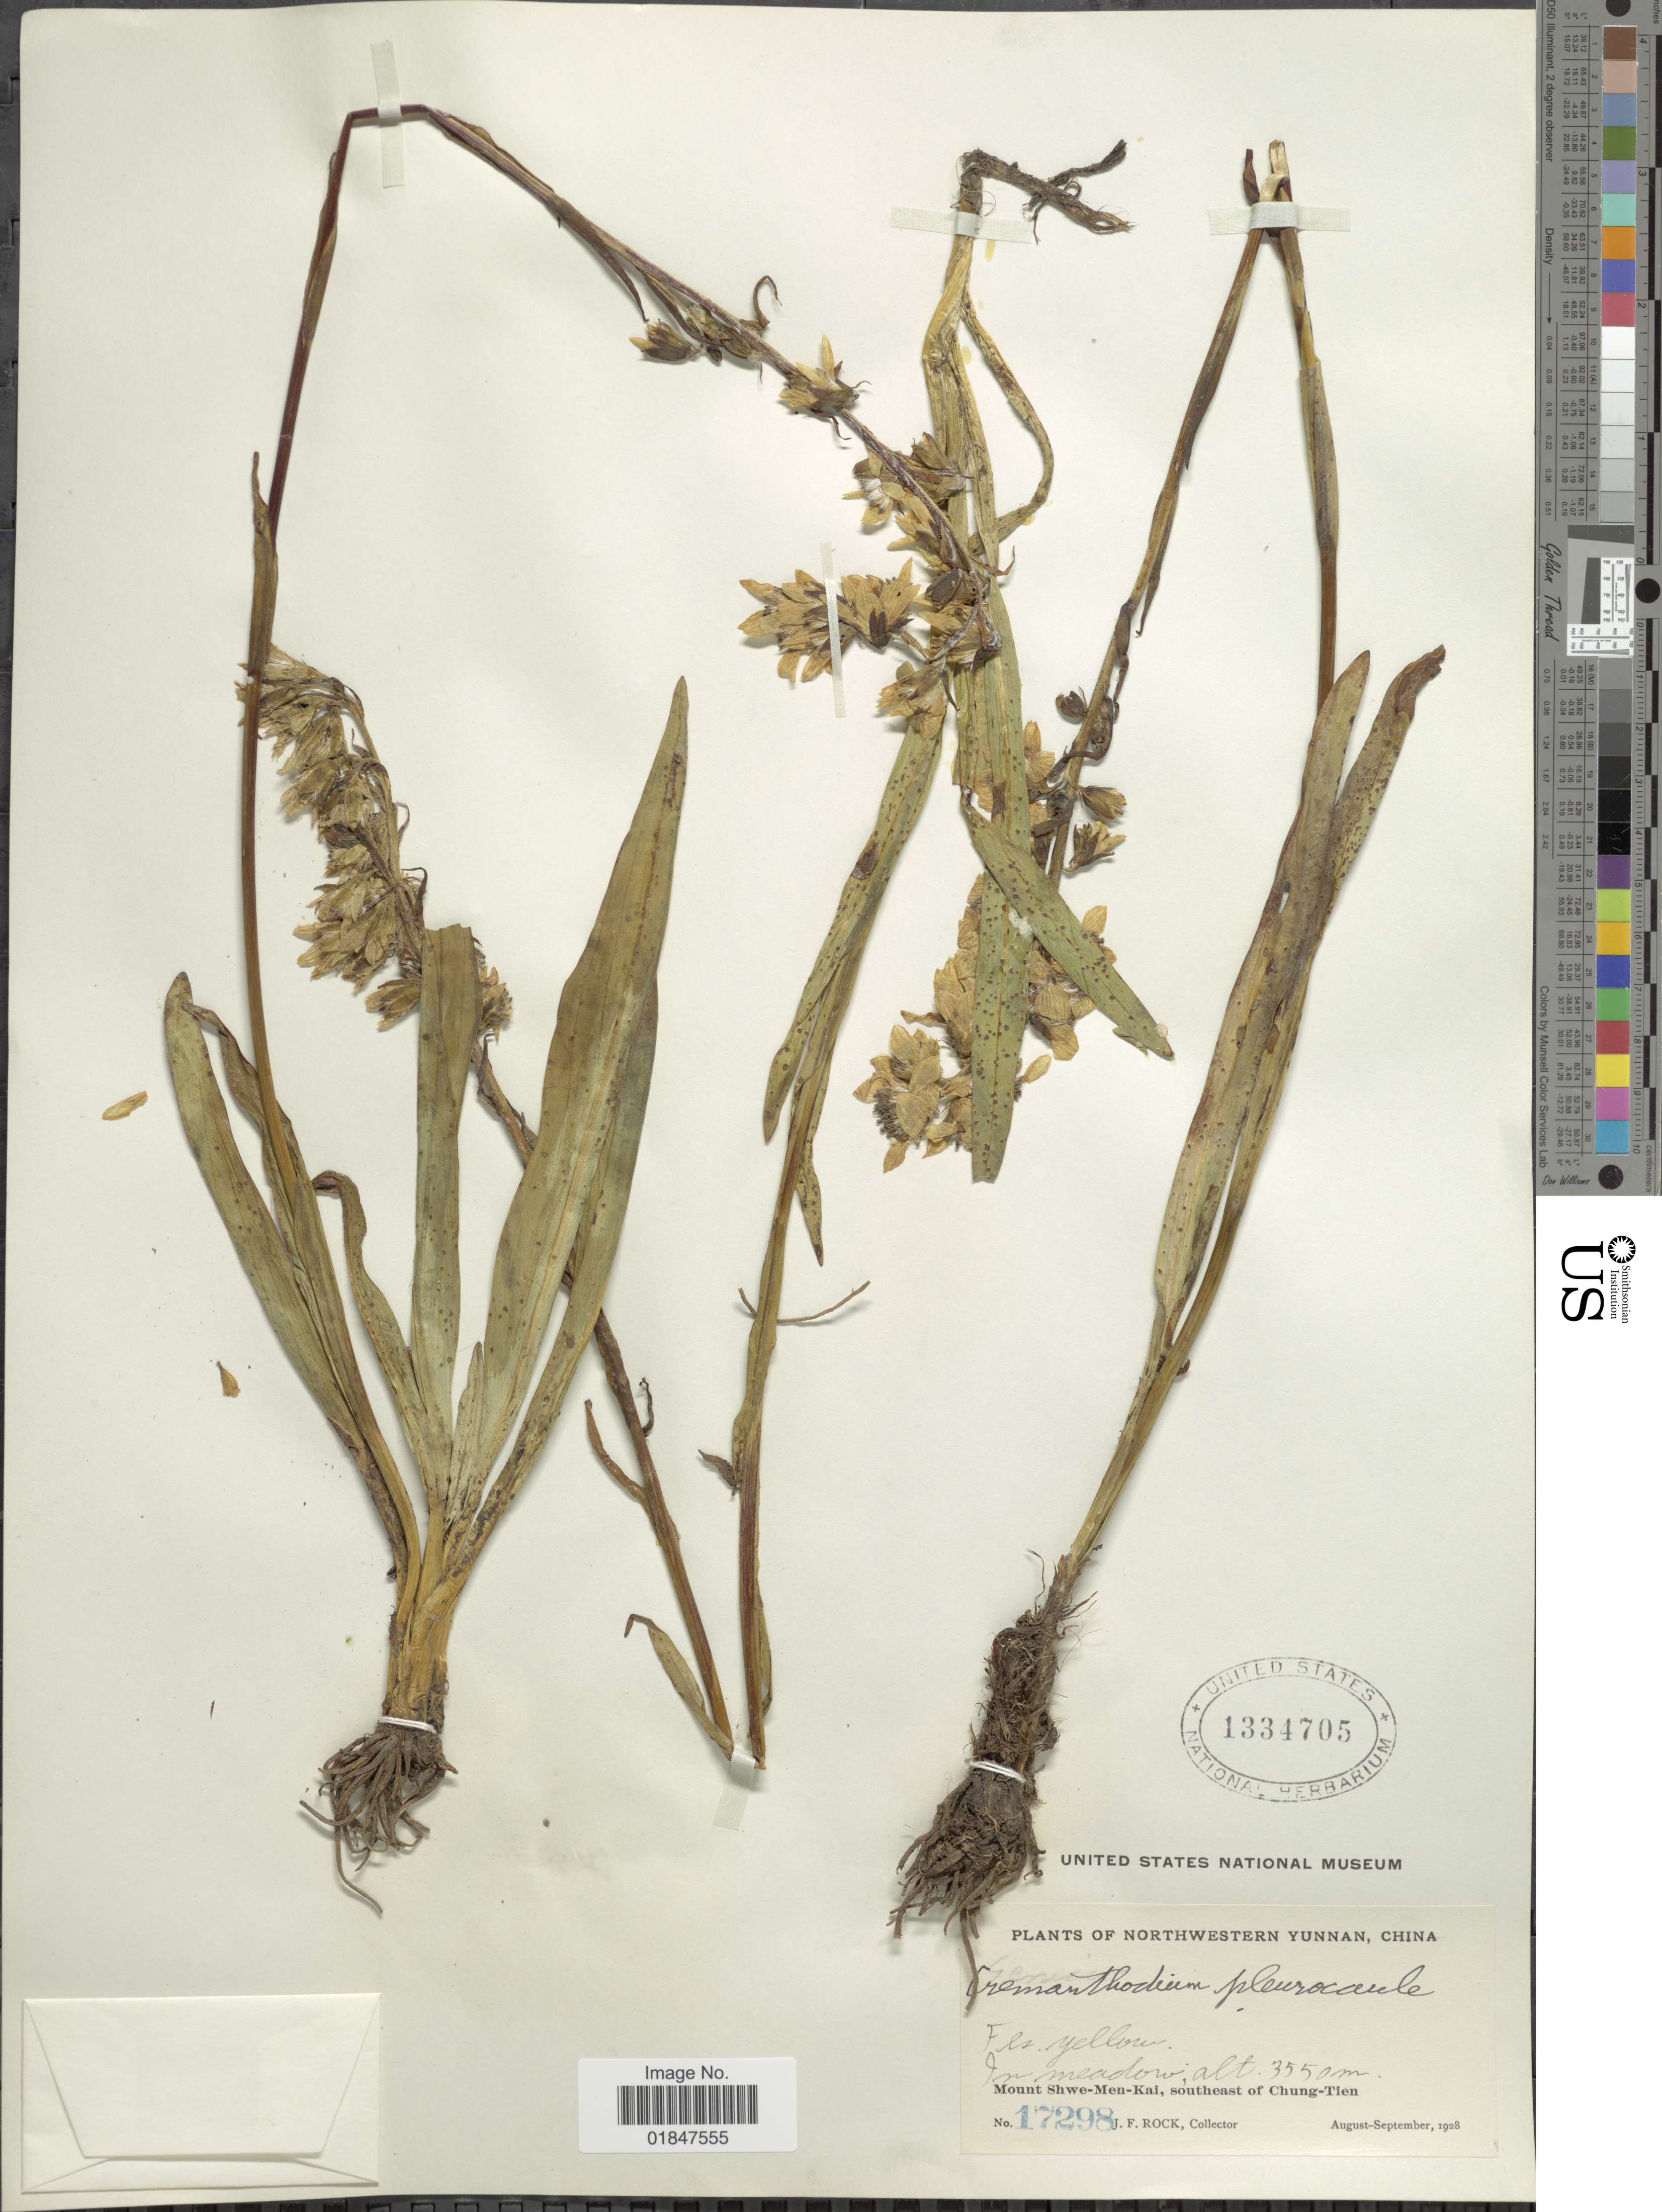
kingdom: Plantae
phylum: Tracheophyta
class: Magnoliopsida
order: Asterales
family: Asteraceae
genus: Ligularia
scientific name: Ligularia pleurocaulis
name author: (Franch.) Hand.-Mazz.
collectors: J. Rock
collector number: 17298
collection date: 1928-08/1928-09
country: China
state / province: Yunnan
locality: Northwestern Yunnan, Mount Shwe-Men-Kai, southeast of Chung-Tien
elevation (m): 3550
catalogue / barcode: US 1334705